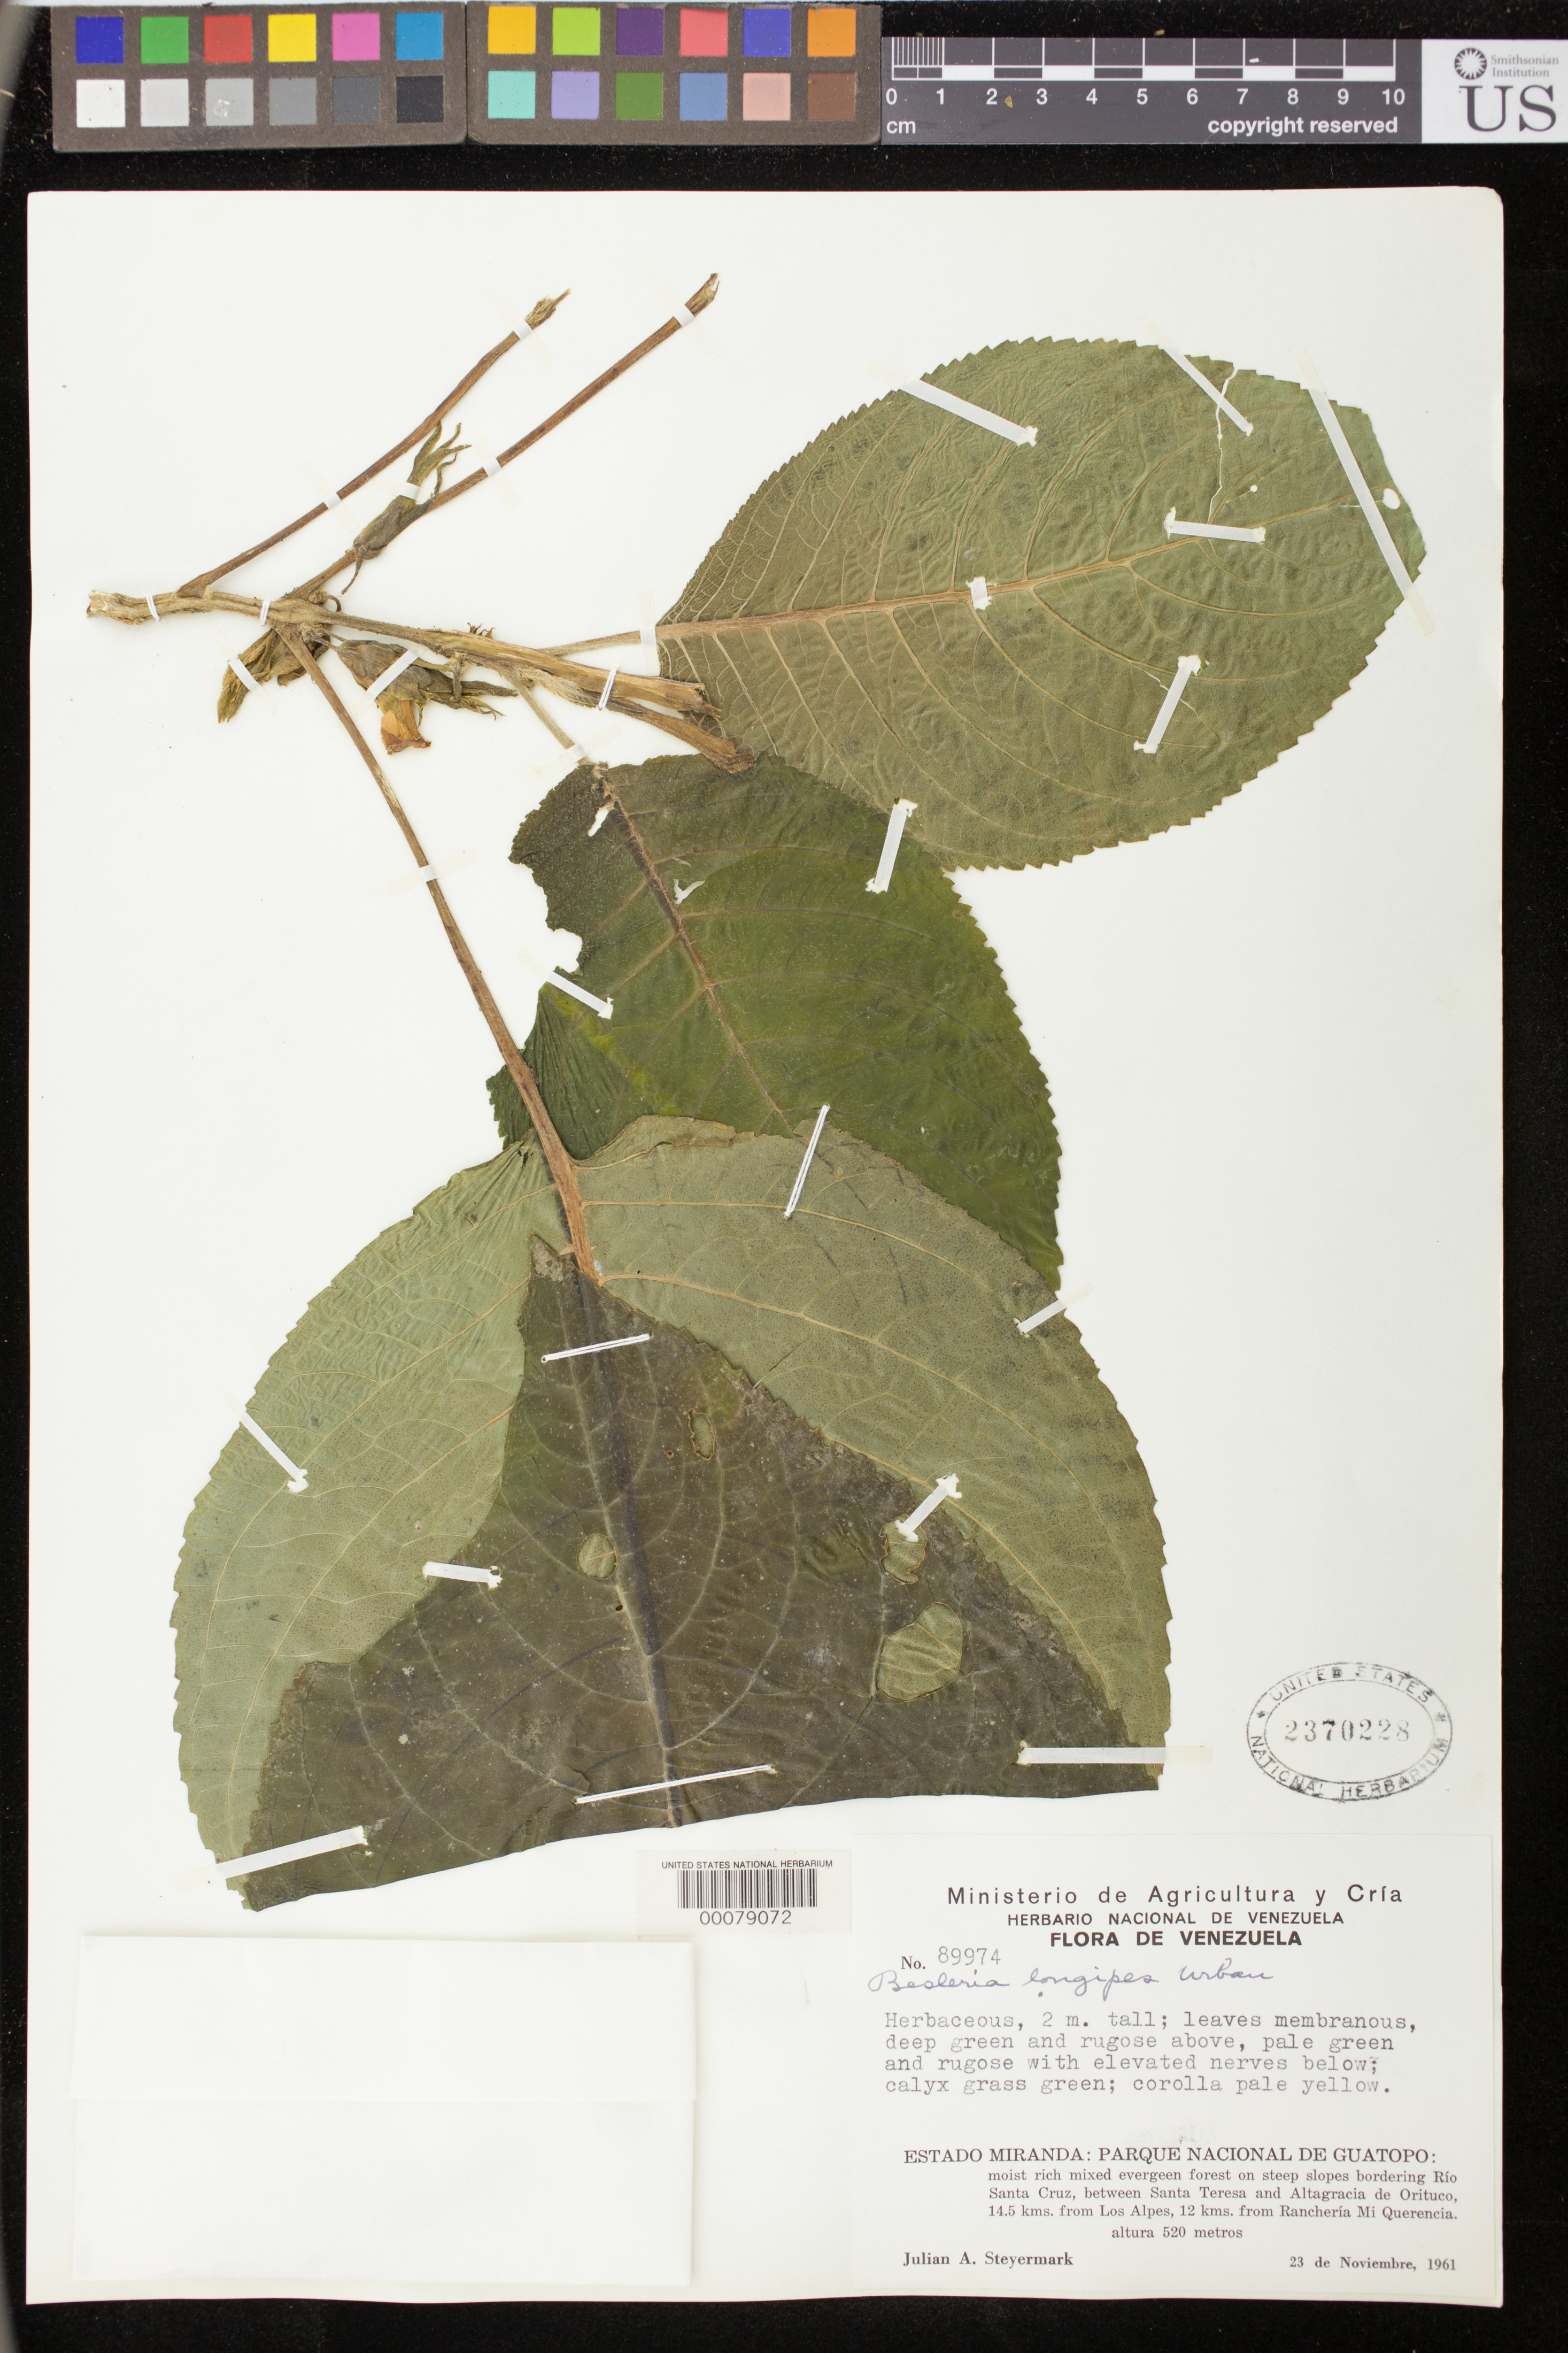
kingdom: Plantae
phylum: Tracheophyta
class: Magnoliopsida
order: Lamiales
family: Gesneriaceae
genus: Besleria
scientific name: Besleria longipes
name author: Urb.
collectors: J. Steyermark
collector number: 89974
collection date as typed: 23 Nov 1961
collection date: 1961-11-23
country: Venezuela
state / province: Miranda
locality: Parque Nacional de Guatopo, bordering Rio Santa Cruz, between Santa Teresa & Altagracia de Orituco, 14.5 km from Los Alpes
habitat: Moist rich mixed evergreenforest on steep slopes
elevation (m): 520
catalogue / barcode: US 2370228